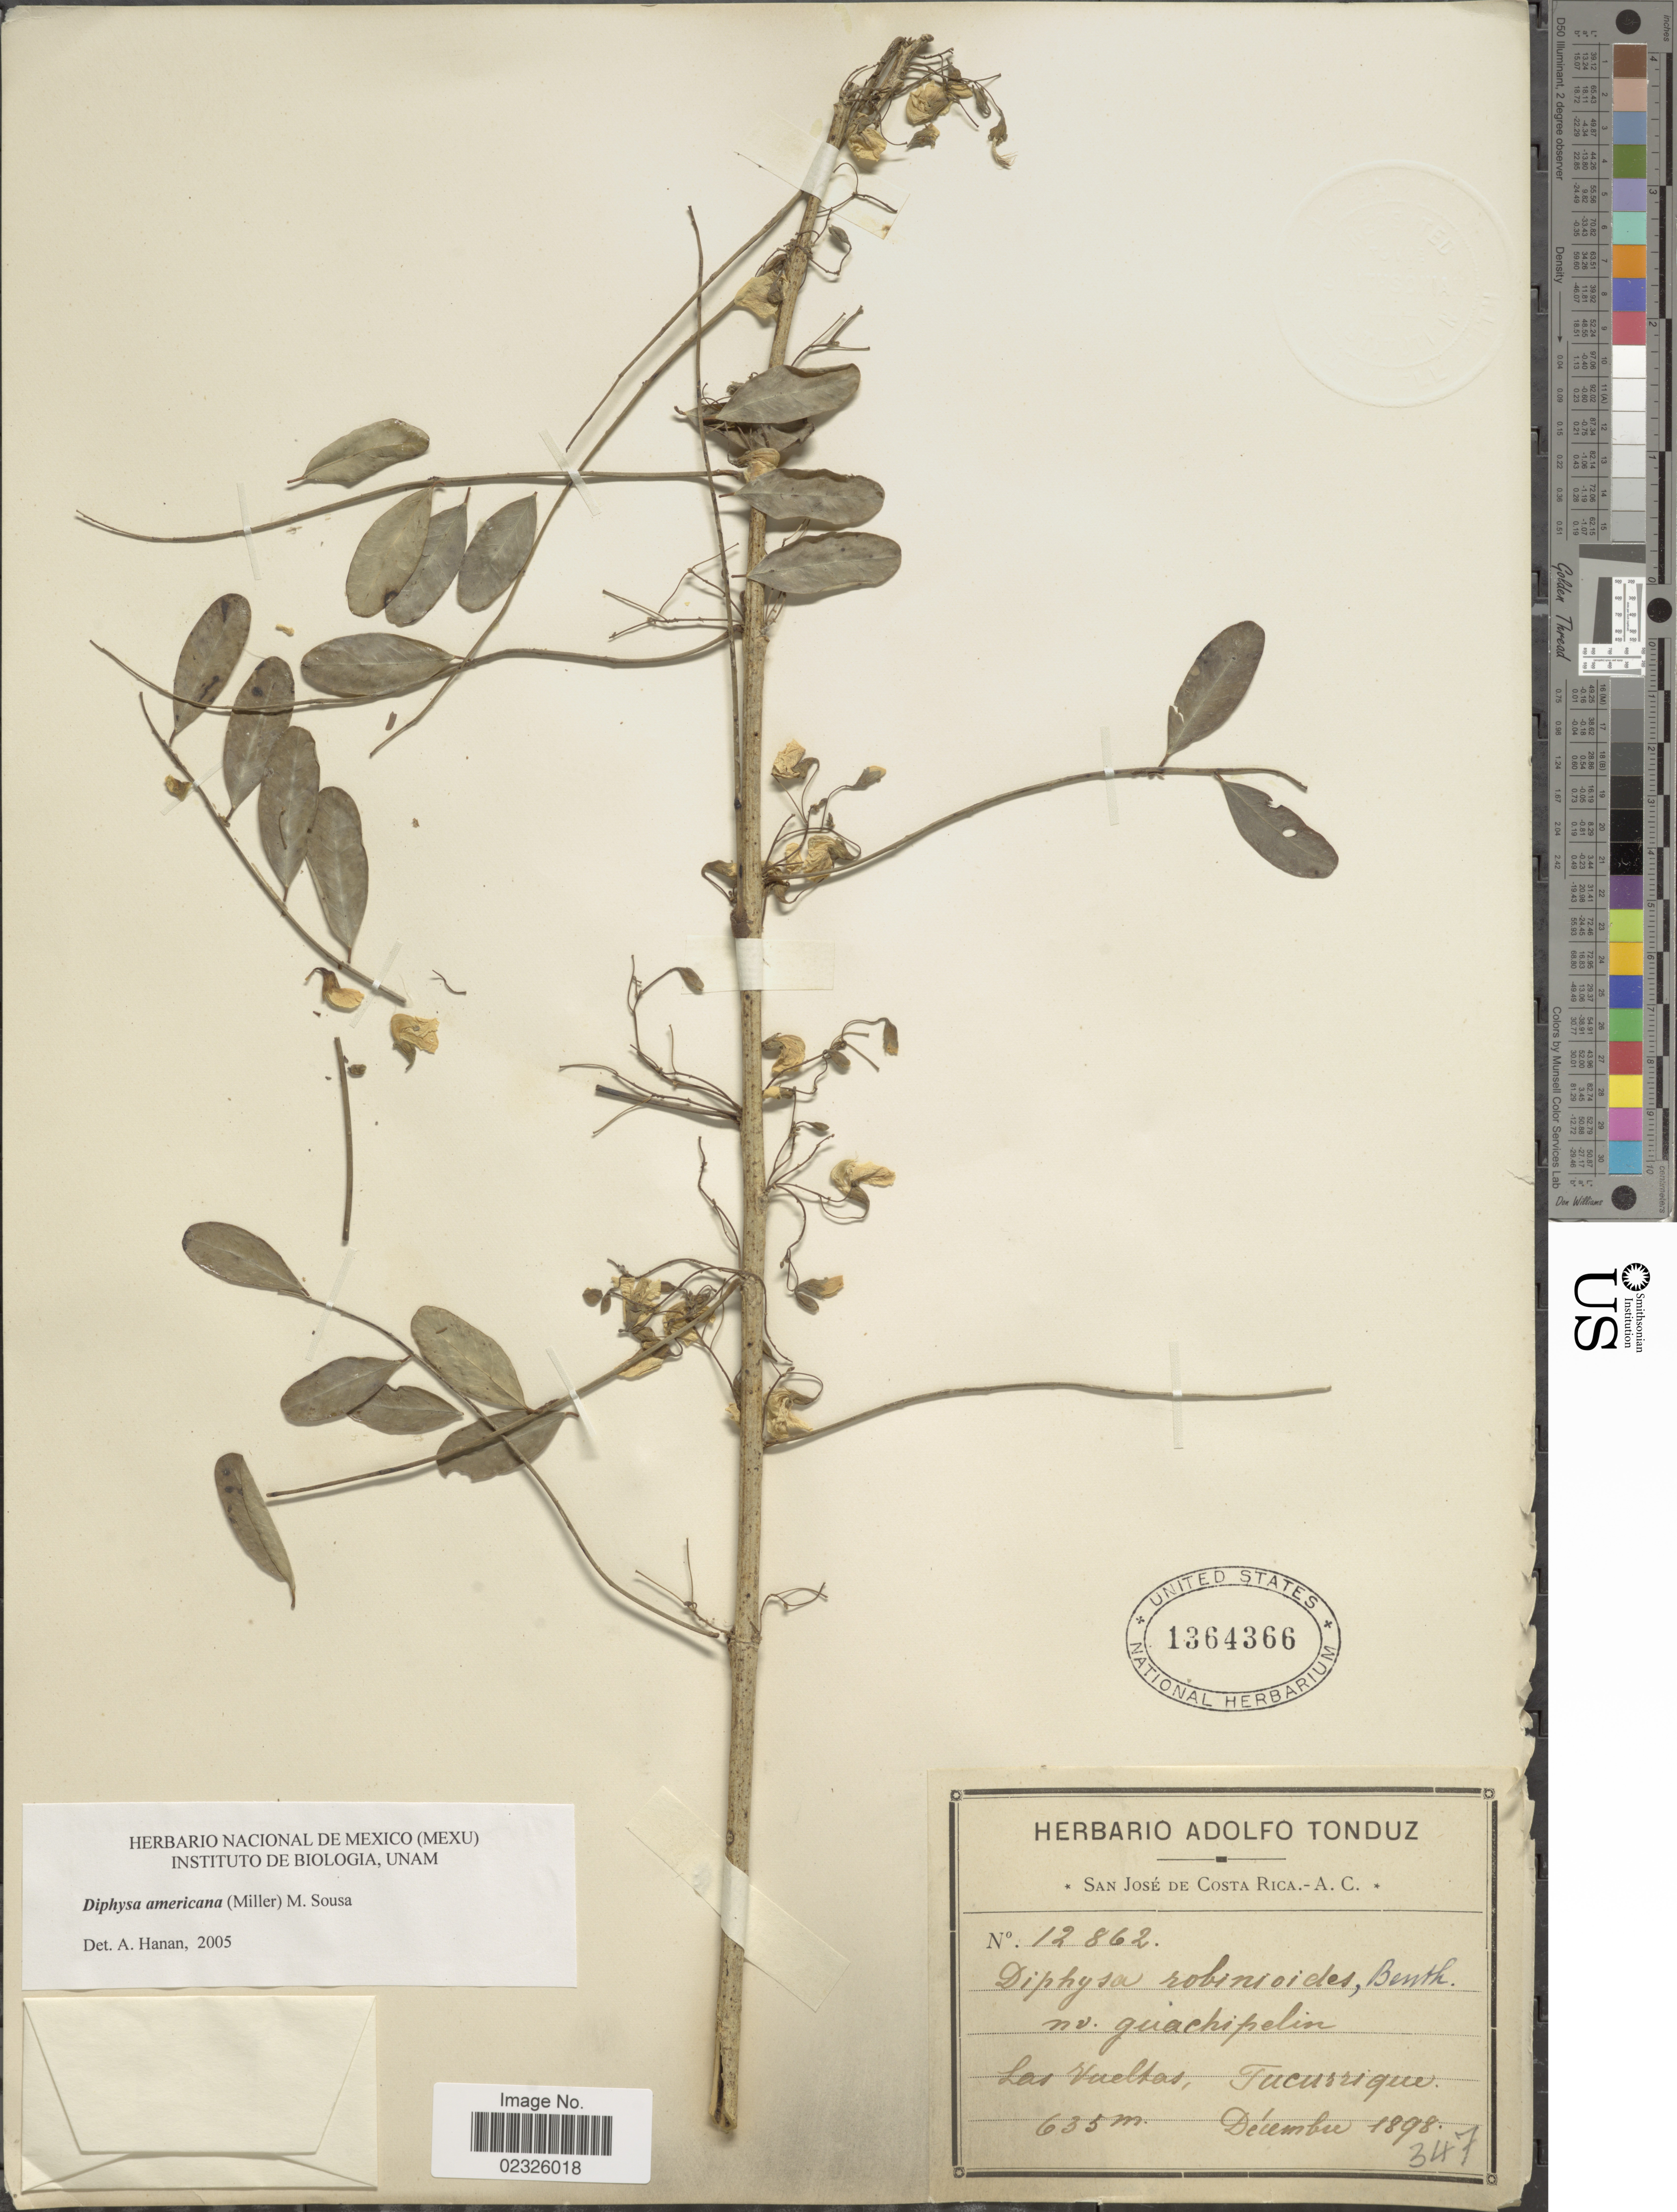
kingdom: Plantae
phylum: Tracheophyta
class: Magnoliopsida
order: Fabales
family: Fabaceae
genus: Diphysa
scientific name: Diphysa americana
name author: (Mill.) M. Sousa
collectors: ex Herb. Adolfo Tonduz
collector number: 347/12862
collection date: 1898-12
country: Costa Rica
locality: Las Vueltas, Tucurrique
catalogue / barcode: US 1364366